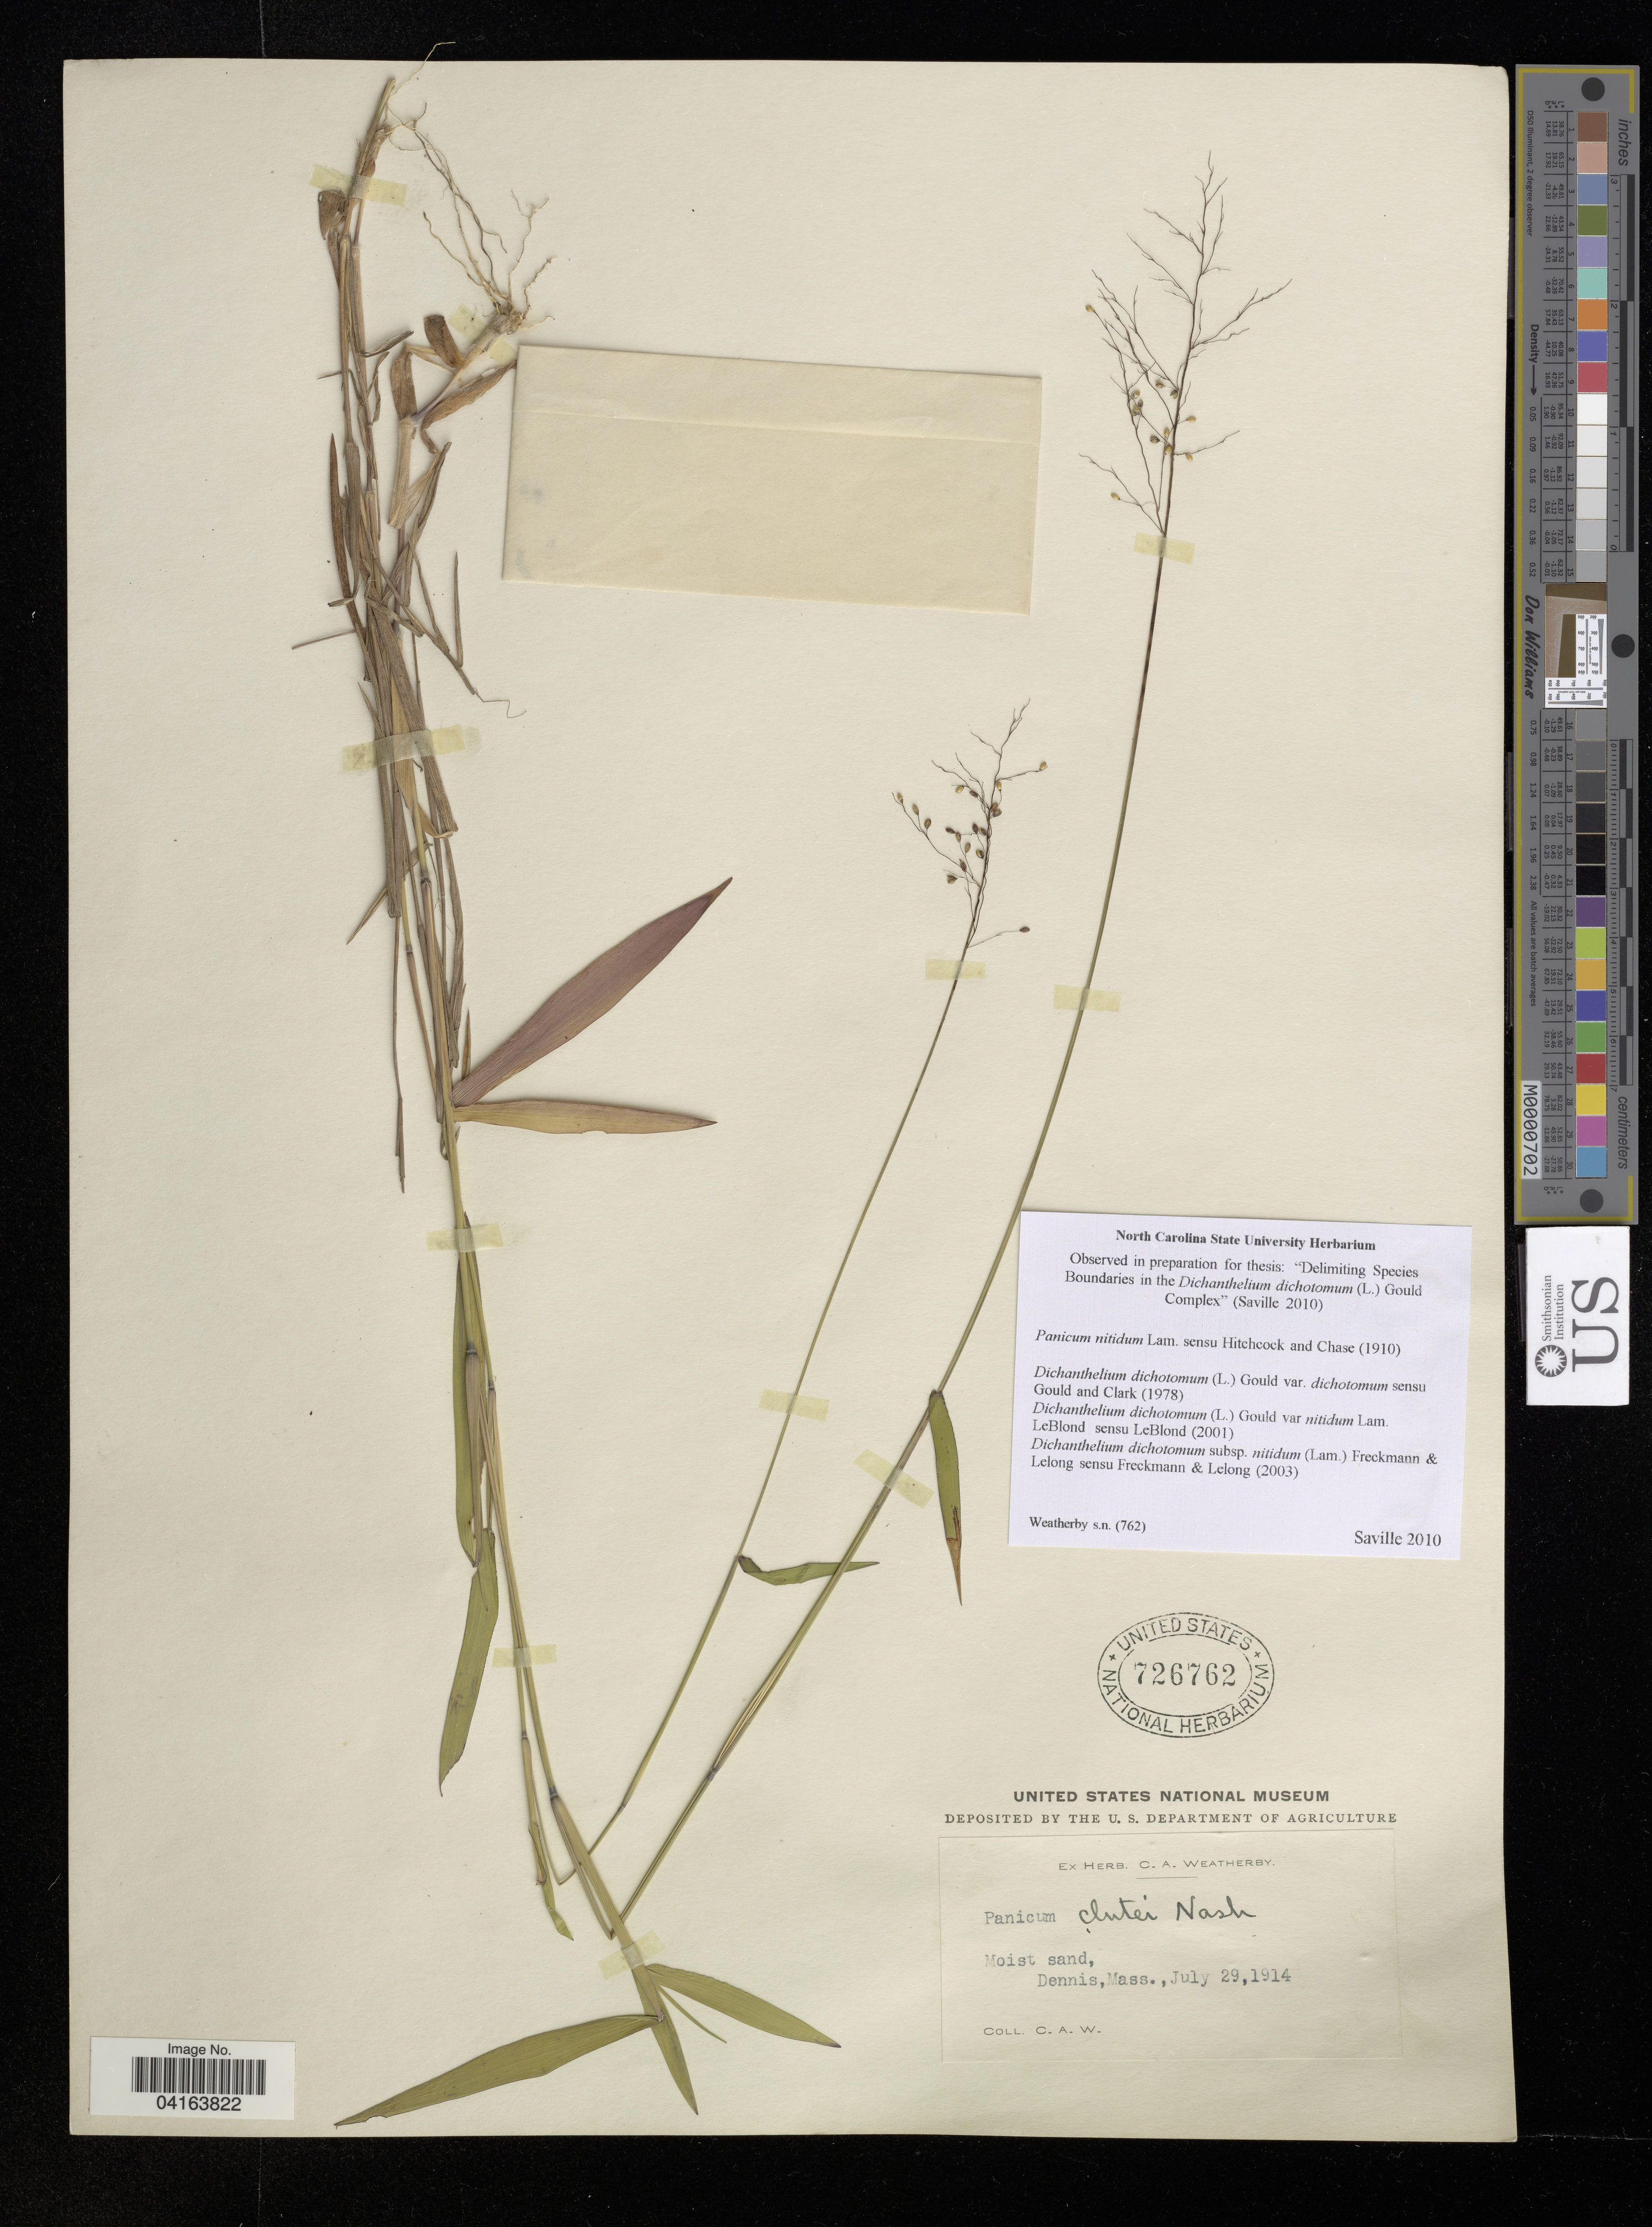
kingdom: Plantae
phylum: Tracheophyta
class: Liliopsida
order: Poales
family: Poaceae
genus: Dichanthelium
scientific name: Dichanthelium dichotomum subsp. lucidum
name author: (Ashe) Freckmann & Lelong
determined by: Saville, A. C., (NCSC), North Carolina State University (UNITED STATES)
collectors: C. A. W.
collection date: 1914-07-29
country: United States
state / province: Massachusetts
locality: Dennis.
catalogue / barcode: US 726762